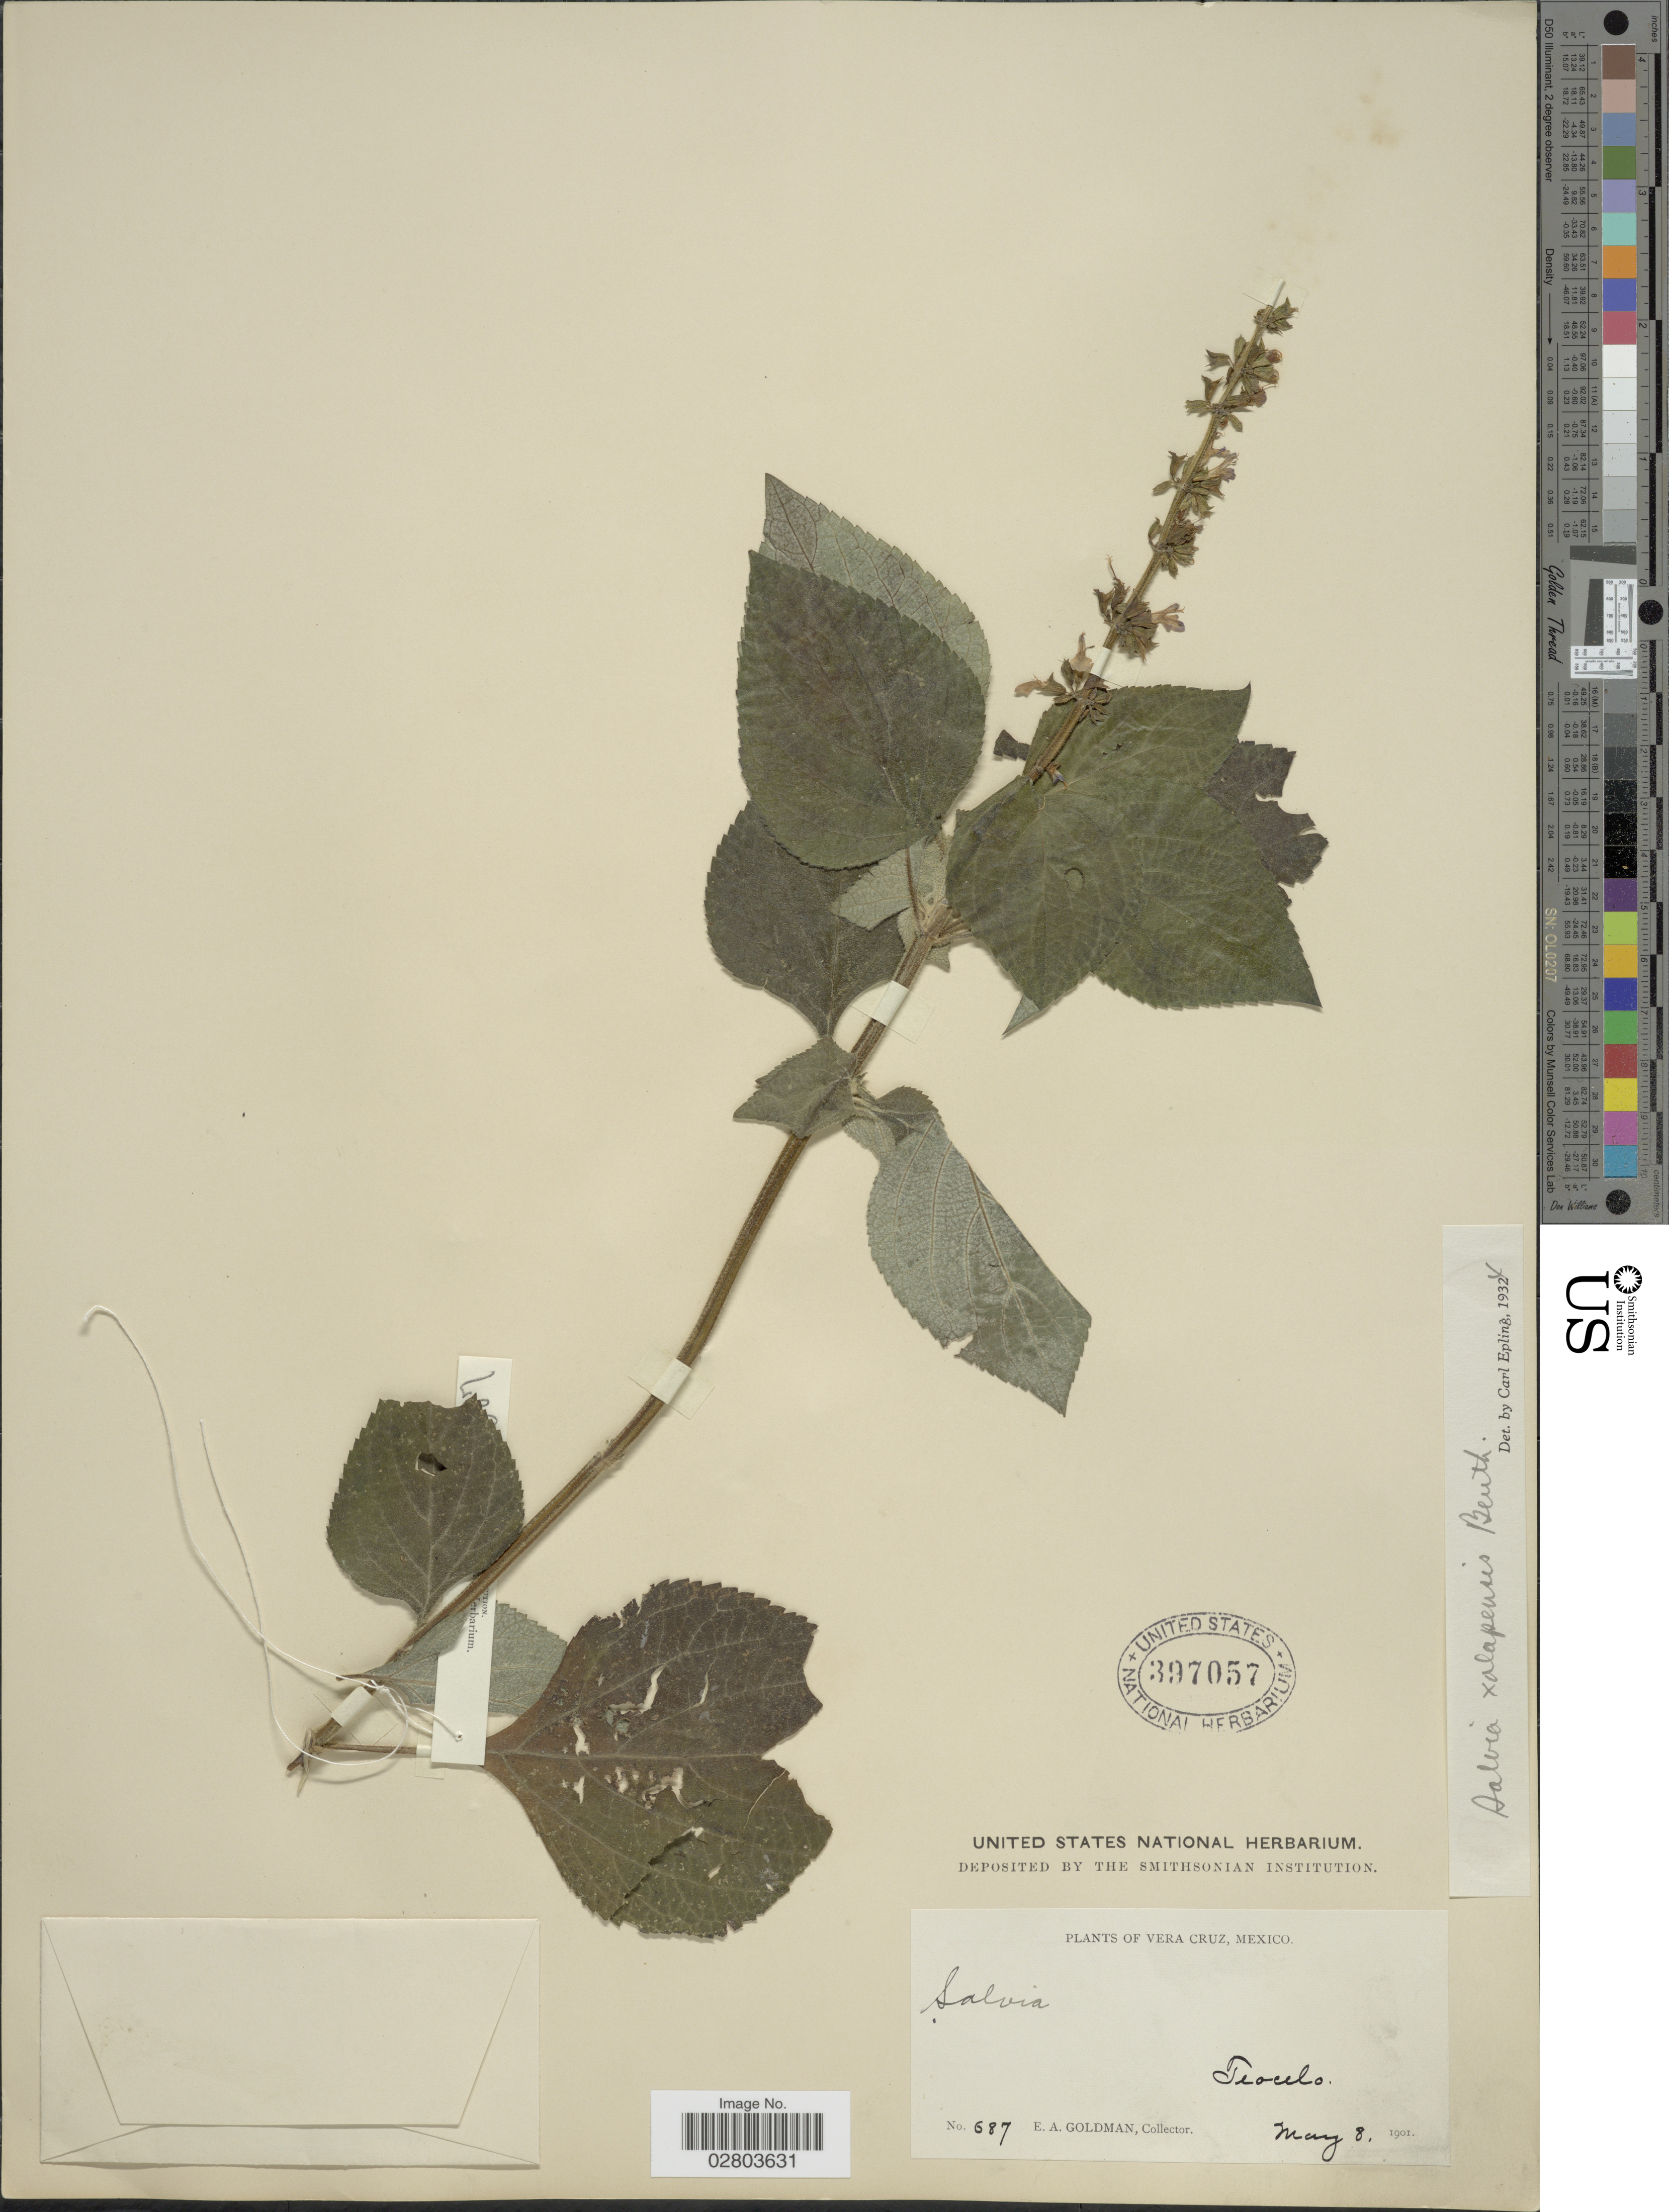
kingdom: Plantae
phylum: Tracheophyta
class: Magnoliopsida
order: Lamiales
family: Lamiaceae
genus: Salvia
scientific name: Salvia xalapensis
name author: Benth.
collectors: E. A. Goldman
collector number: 687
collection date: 1901-05-08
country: Mexico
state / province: Veracruz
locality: Vera Cruz, Teocelo.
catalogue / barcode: US 397057